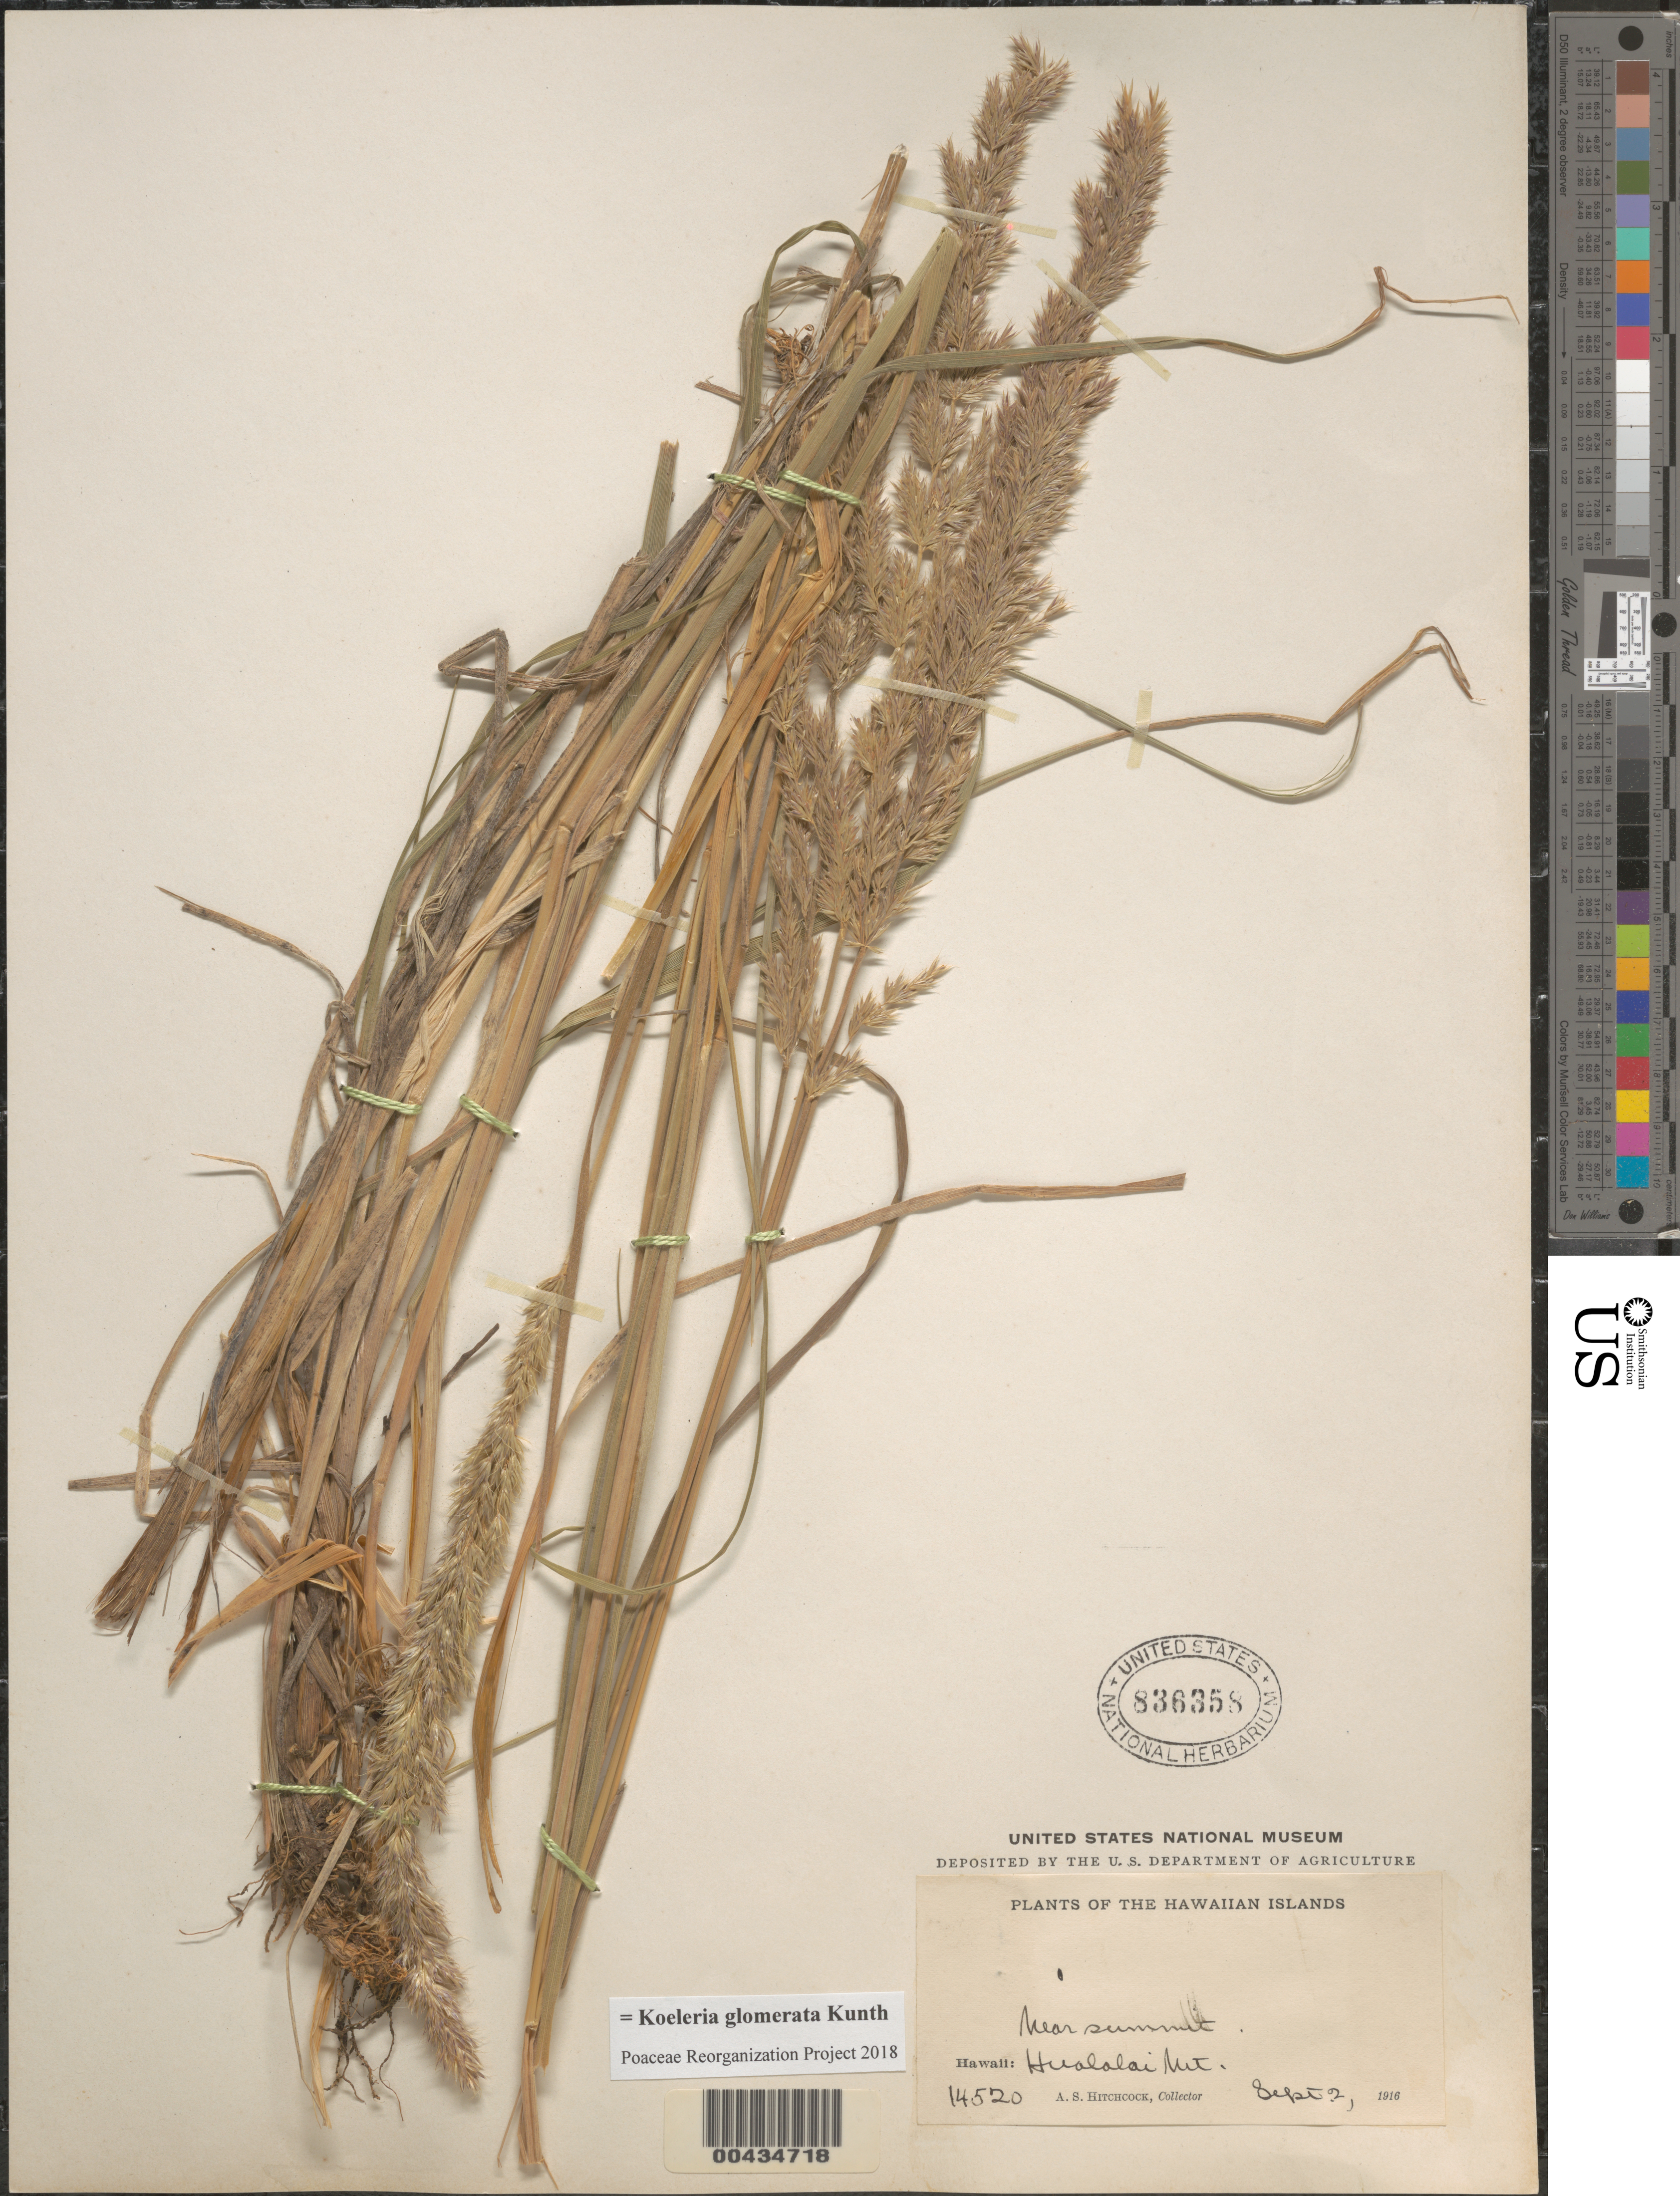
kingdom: Plantae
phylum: Tracheophyta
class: Liliopsida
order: Poales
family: Poaceae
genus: Koeleria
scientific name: Koeleria glomerata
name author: Kunth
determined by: Poaceae Reorganization Project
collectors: A. S. Hitchcock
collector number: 14520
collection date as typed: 2 Sep 1916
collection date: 1916-09-02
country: United States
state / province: Hawaii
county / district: Hawaii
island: Hawaii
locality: Hualalai Mountain. Near summit.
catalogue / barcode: US 836358